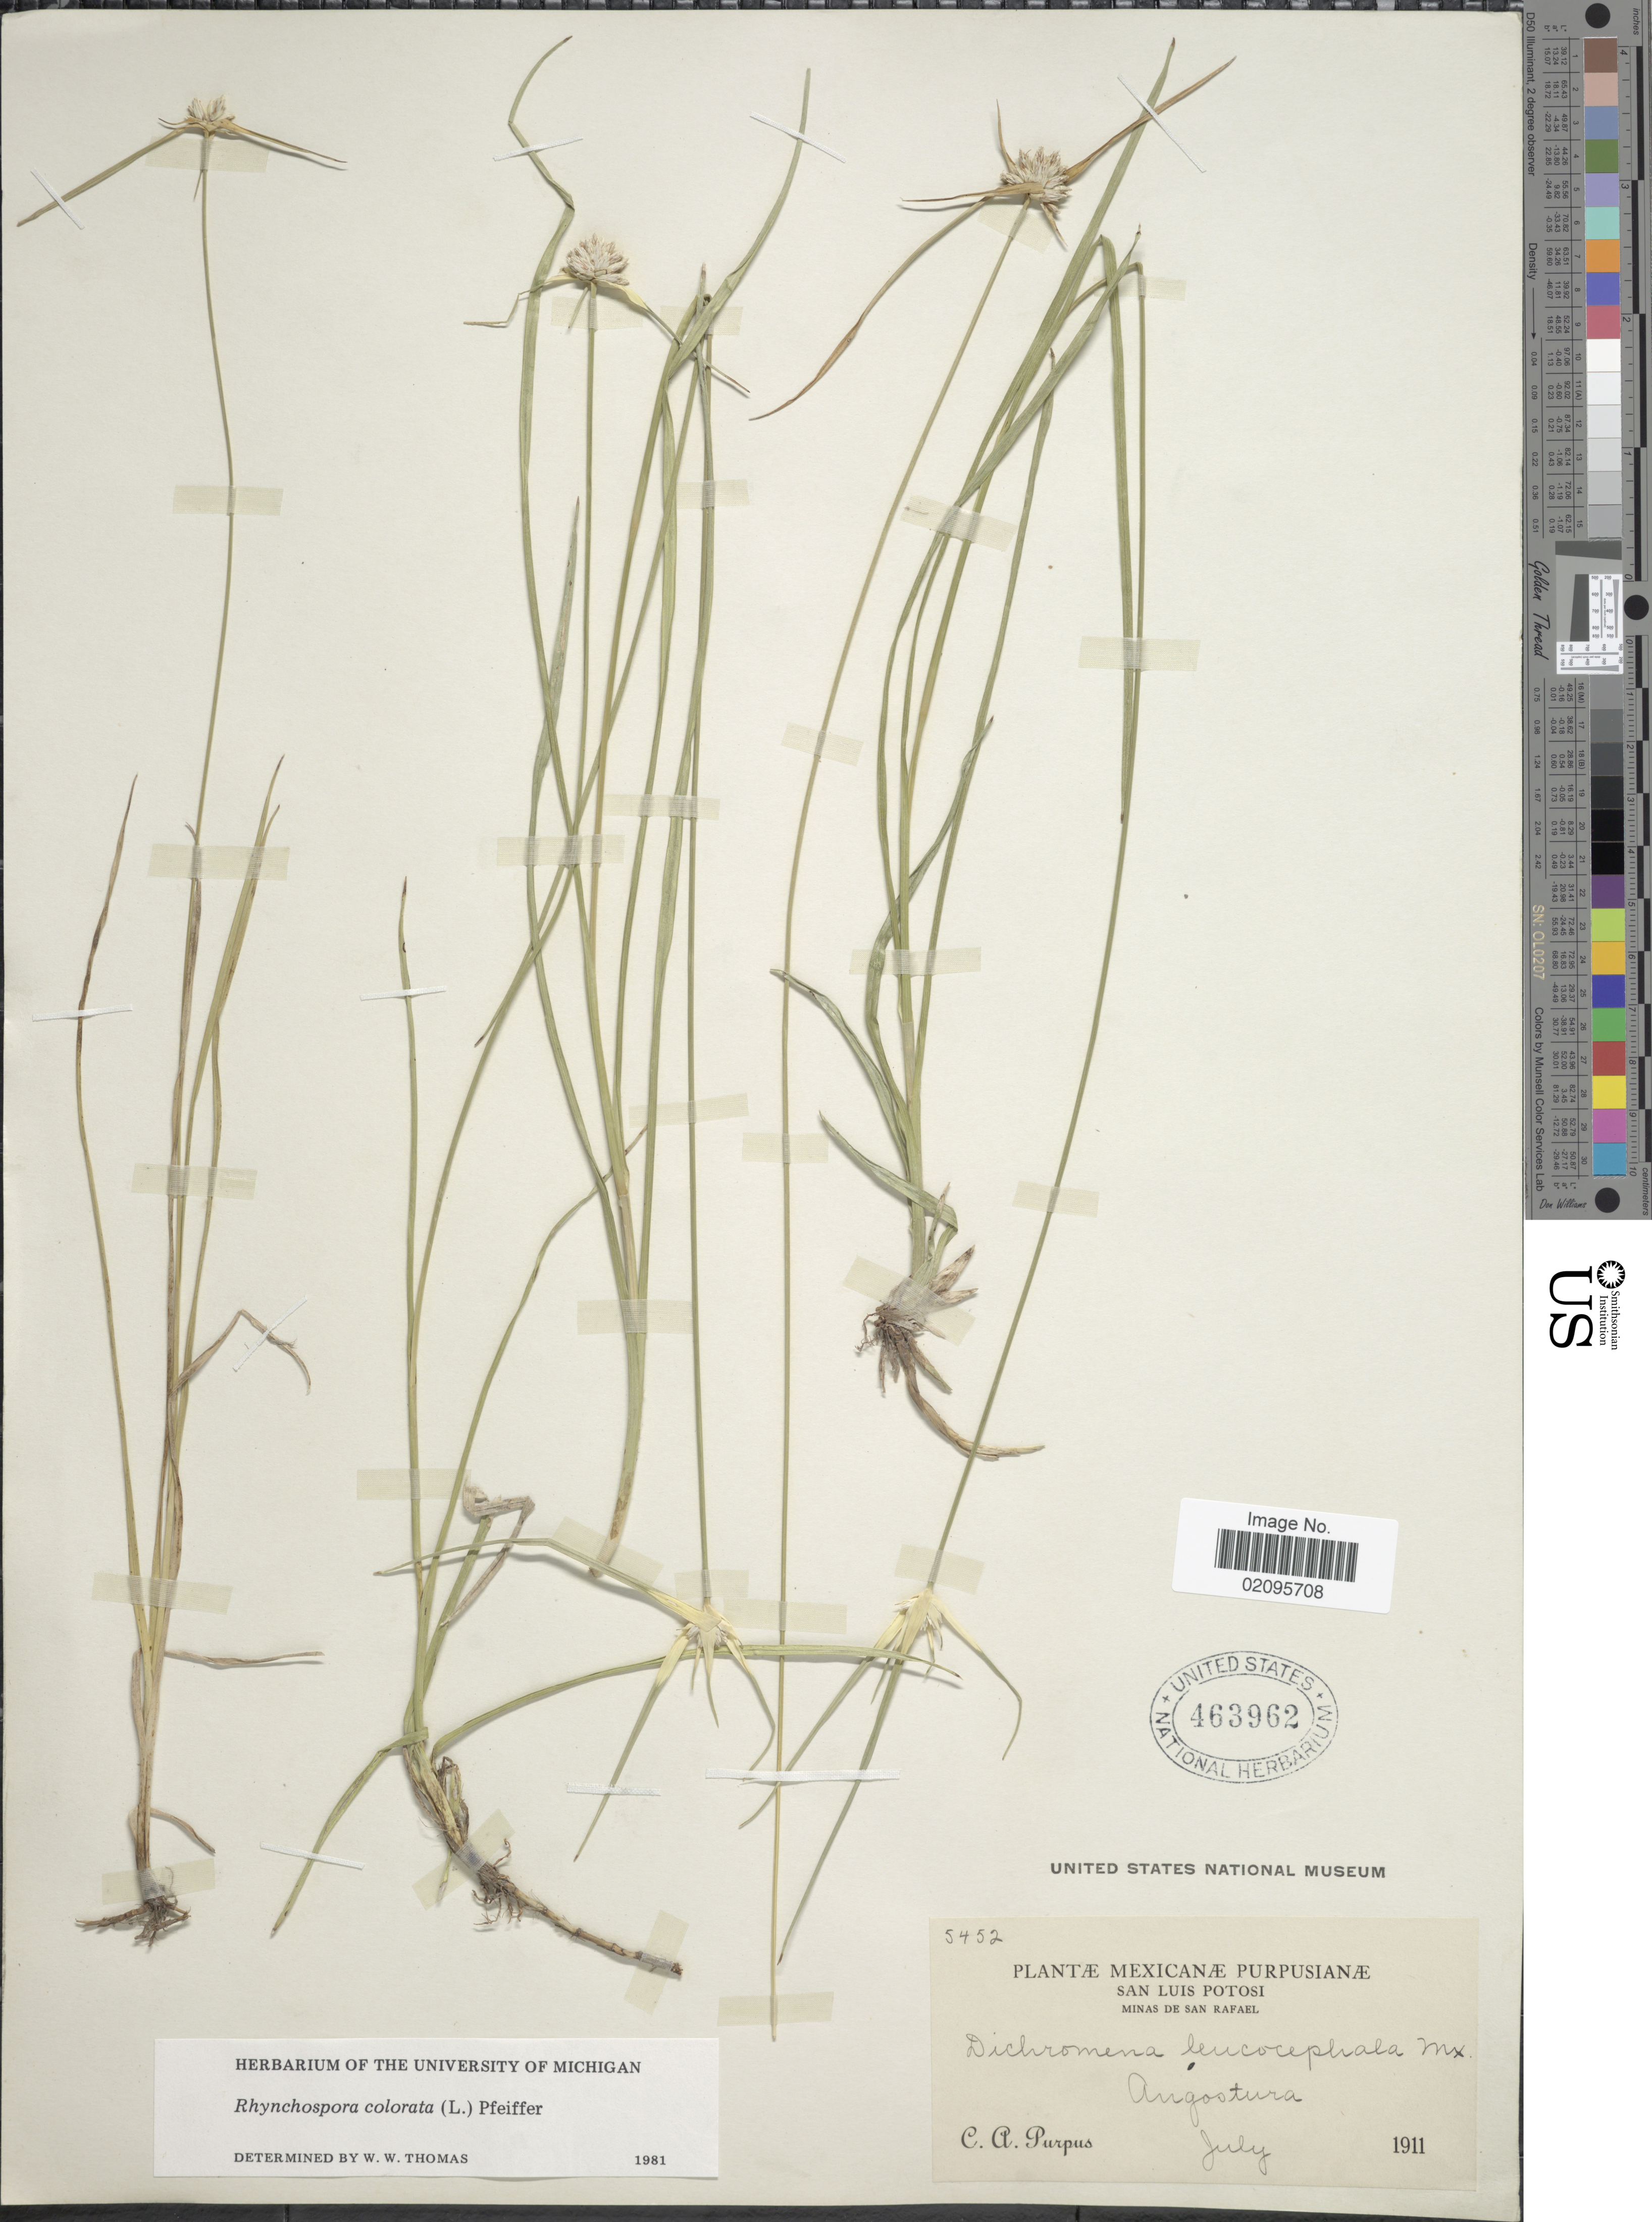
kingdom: Plantae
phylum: Tracheophyta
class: Liliopsida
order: Poales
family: Cyperaceae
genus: Rhynchospora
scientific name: Rhynchospora colorata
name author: (L.) H. Pfeiff.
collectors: C. A. Purpus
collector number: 5452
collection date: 1911-07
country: Mexico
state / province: San Luis Potosí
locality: Minas de San Rafael, Angostura.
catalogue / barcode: US 463962